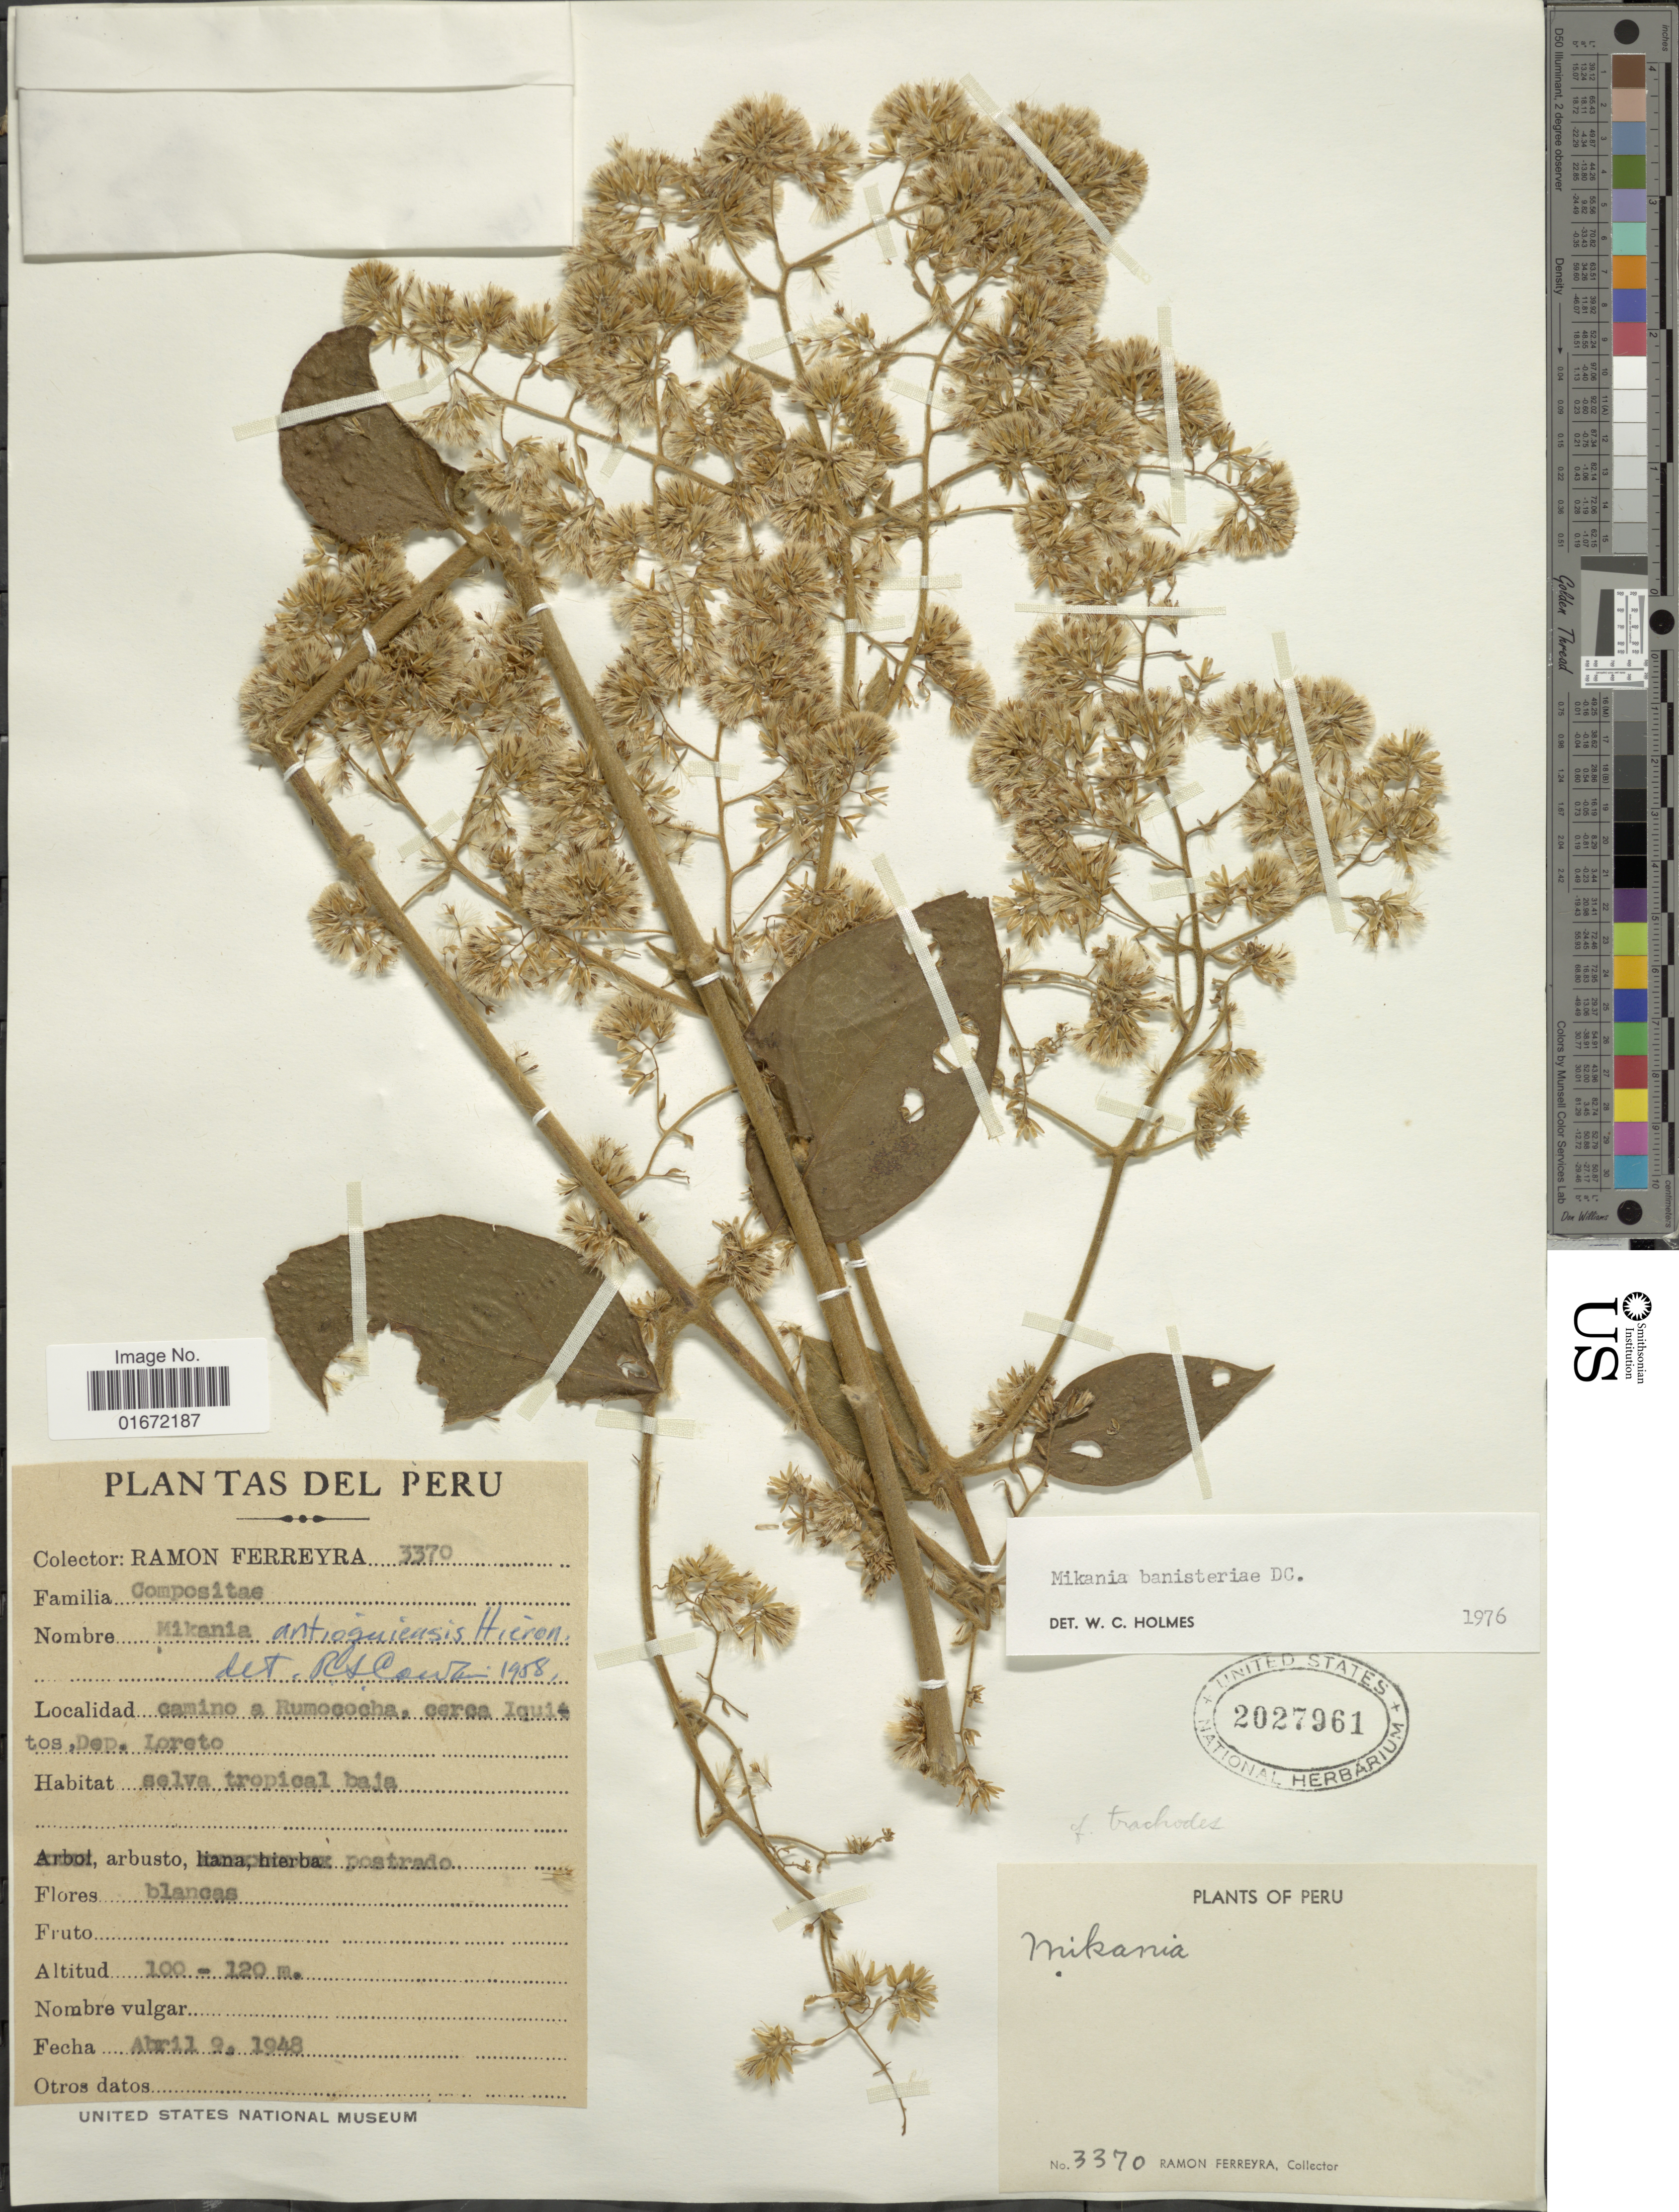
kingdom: Plantae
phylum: Tracheophyta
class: Magnoliopsida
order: Asterales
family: Asteraceae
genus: Mikania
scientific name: Mikania banisteriae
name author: DC.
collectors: R. A. Ferreyra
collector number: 3370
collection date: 1948-04-09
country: Peru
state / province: Loreto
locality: Camino a Rumococha, cerca Iquitos, Dep. Loreto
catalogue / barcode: US 2027961